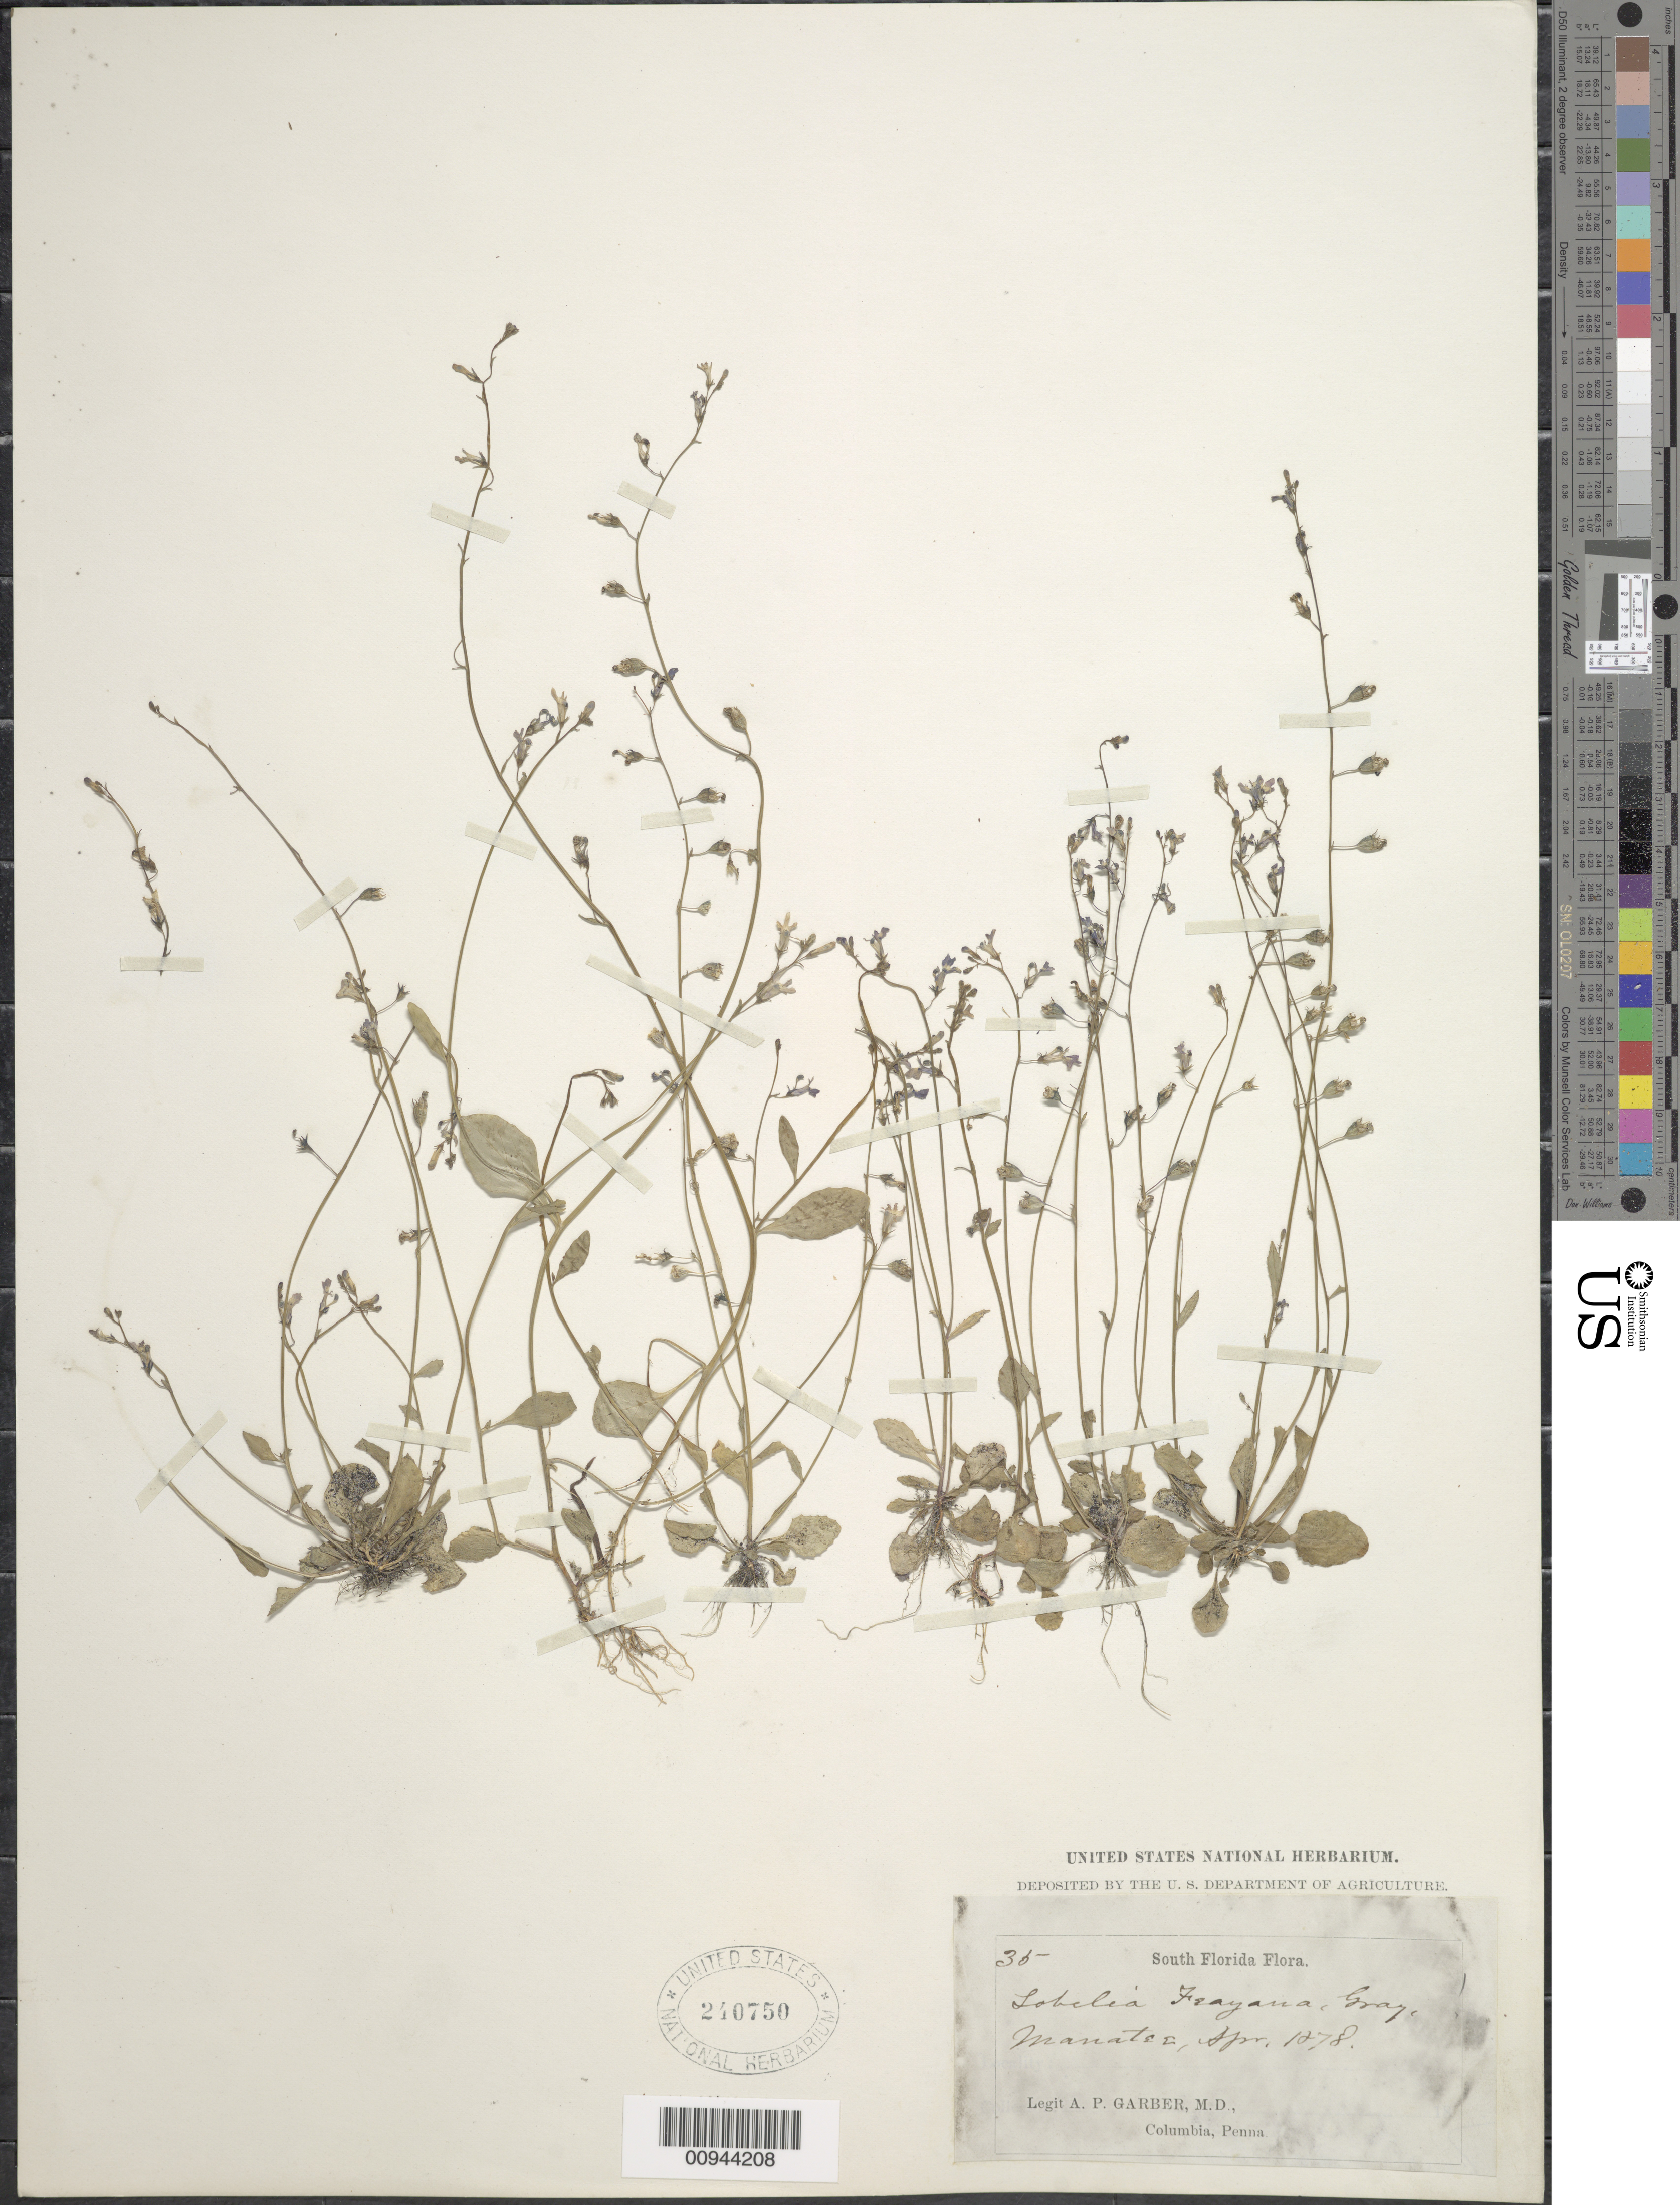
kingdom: Plantae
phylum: Tracheophyta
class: Magnoliopsida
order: Asterales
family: Campanulaceae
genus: Lobelia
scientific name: Lobelia feayana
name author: A. Gray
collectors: A. P. Garber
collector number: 35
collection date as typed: Apr 1878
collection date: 1878-04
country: United States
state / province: Florida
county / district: Manatee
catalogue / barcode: US 240750